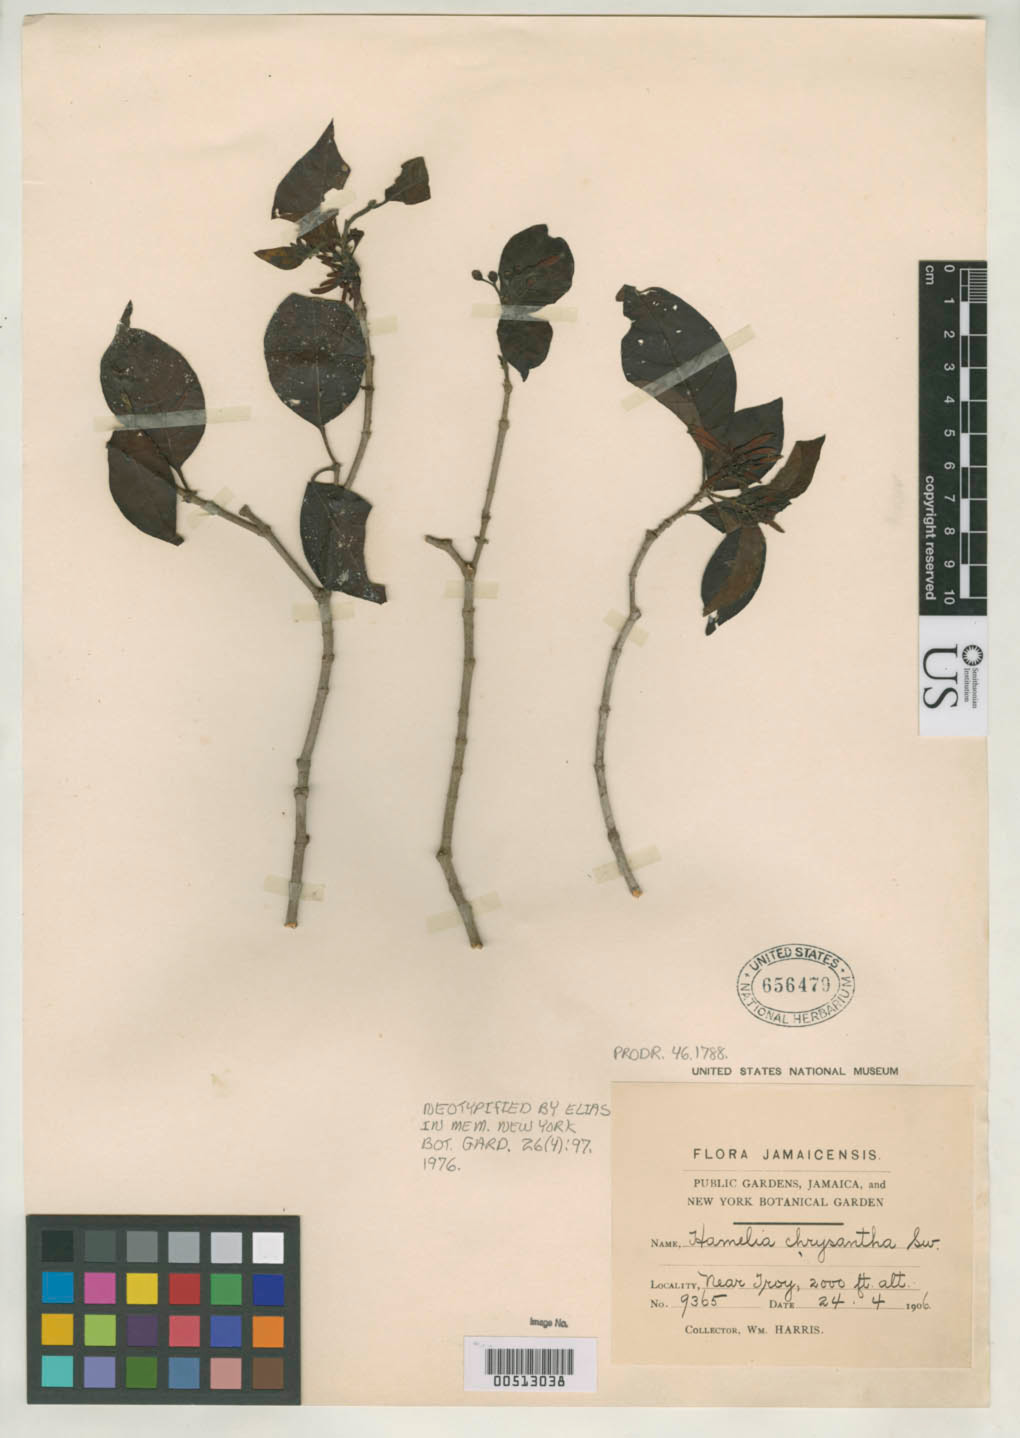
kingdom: Plantae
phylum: Tracheophyta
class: Magnoliopsida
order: Gentianales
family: Rubiaceae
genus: Hamelia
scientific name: Hamelia chrysantha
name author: Sw. in DC.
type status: Neotype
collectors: W. H. Harris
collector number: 9365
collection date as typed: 24 Apr 1906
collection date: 1906-04-24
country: Jamaica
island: Greater Antilles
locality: Near Troy.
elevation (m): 610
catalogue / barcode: US 656479